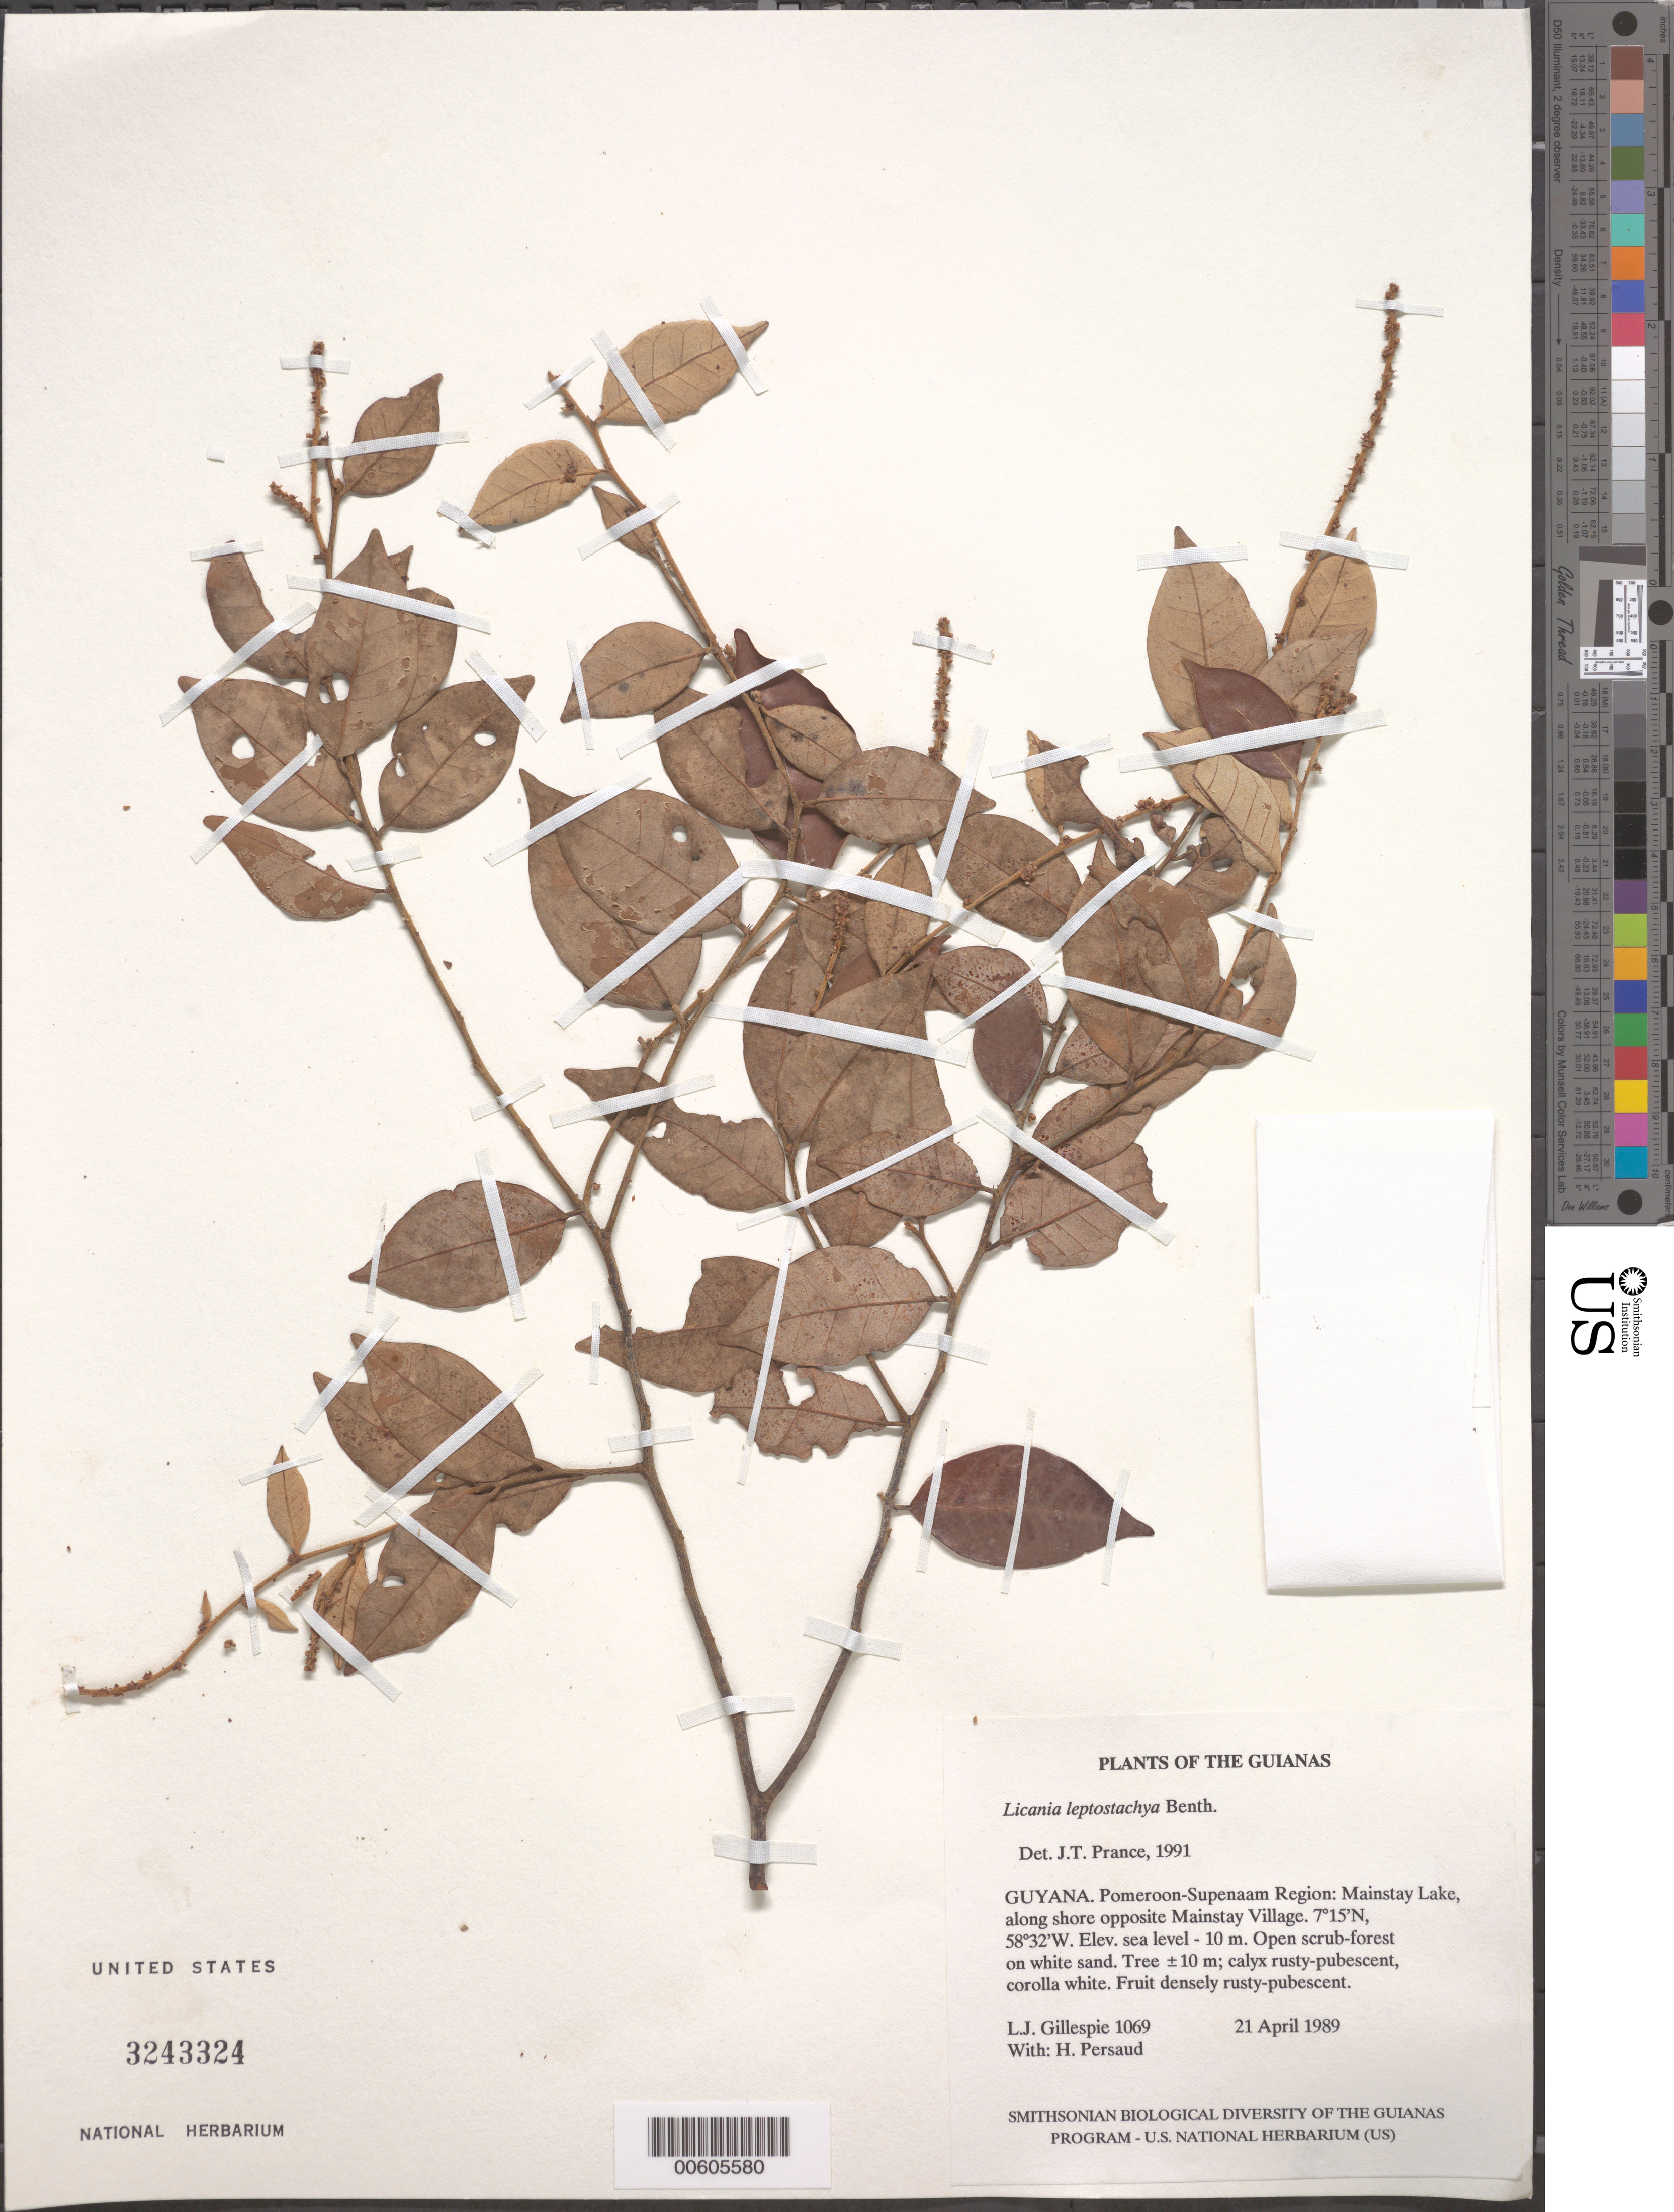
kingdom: Plantae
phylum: Tracheophyta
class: Magnoliopsida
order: Malpighiales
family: Chrysobalanaceae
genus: Licania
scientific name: Licania leptostachya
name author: Benth.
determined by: Prance, G. T.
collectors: L. J. Gillespie & H. Persaud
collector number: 1069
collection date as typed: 21 April 1989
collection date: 1989-04-21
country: Guyana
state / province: Pomeroon-Supenaam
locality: Mainstay Lake, along shore opposite Mainstay Village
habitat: Open scrub-forest on white sand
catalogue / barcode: US 3243324